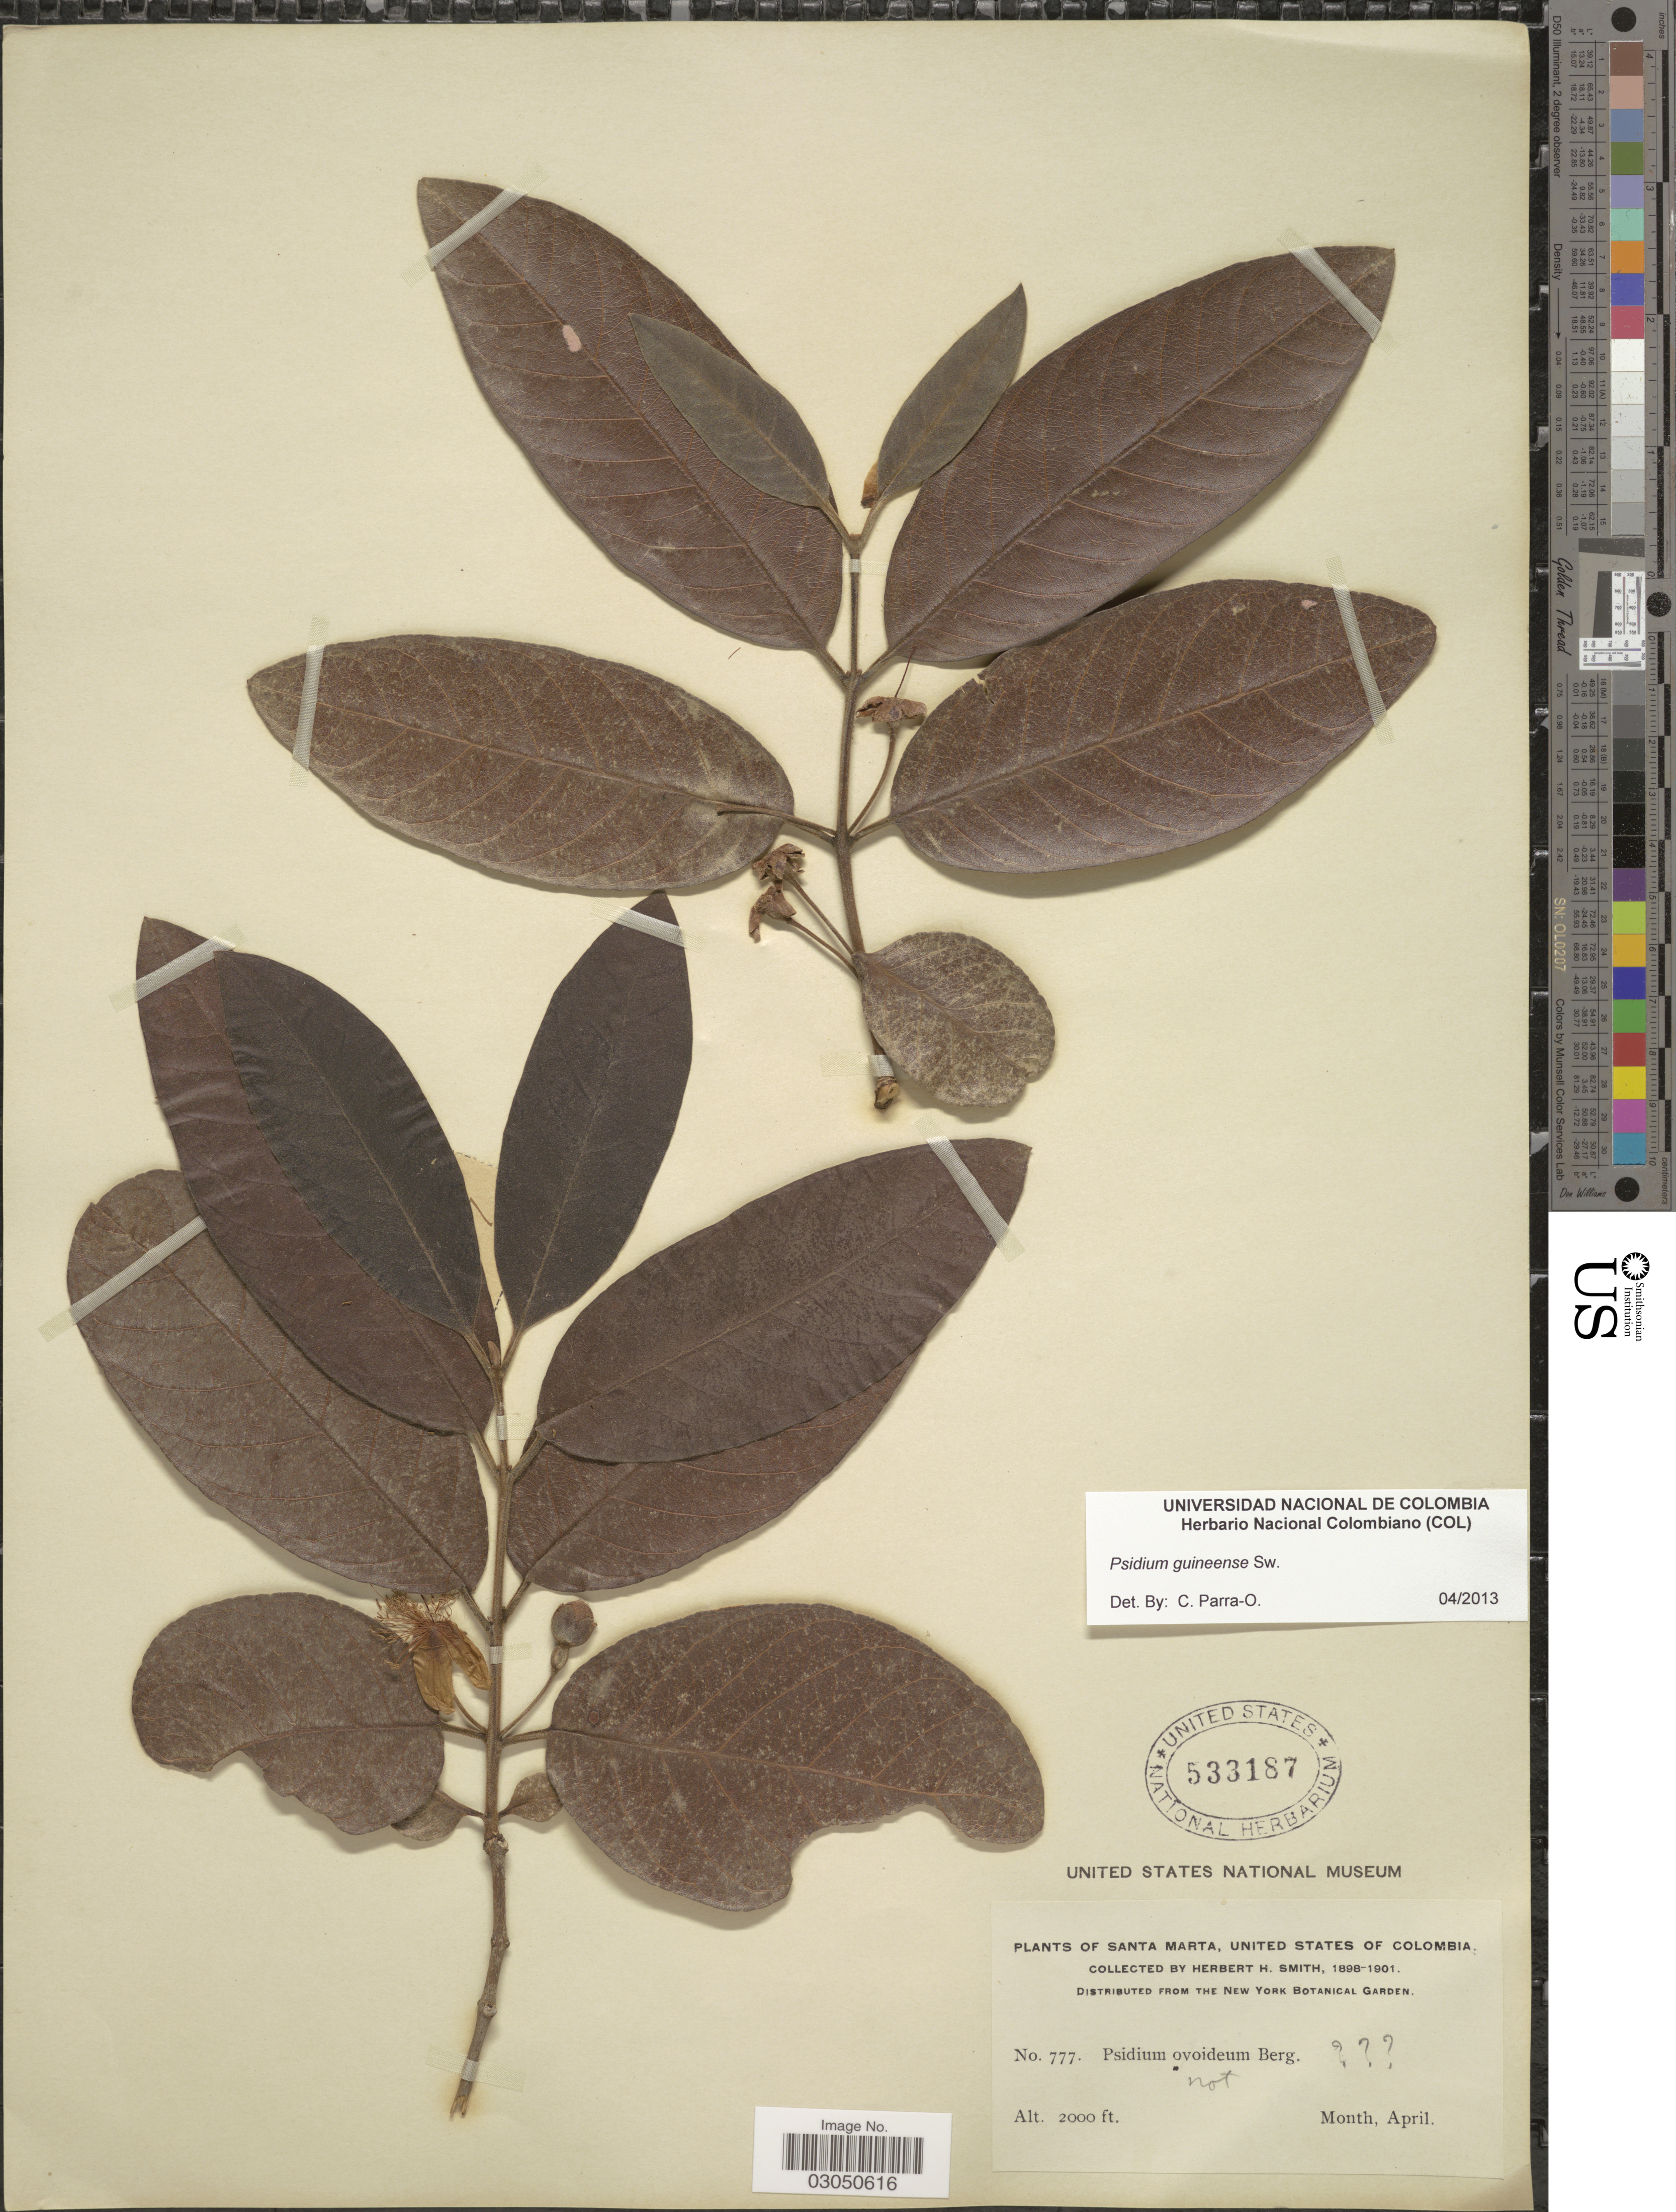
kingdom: Plantae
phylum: Tracheophyta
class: Magnoliopsida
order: Myrtales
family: Myrtaceae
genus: Psidium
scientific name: Psidium guineense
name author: Sw.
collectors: Herbert H. Smith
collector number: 777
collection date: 1898-04/1901-04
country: Colombia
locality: Santa Marta, United States of Colombia.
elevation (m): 610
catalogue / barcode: US 533187